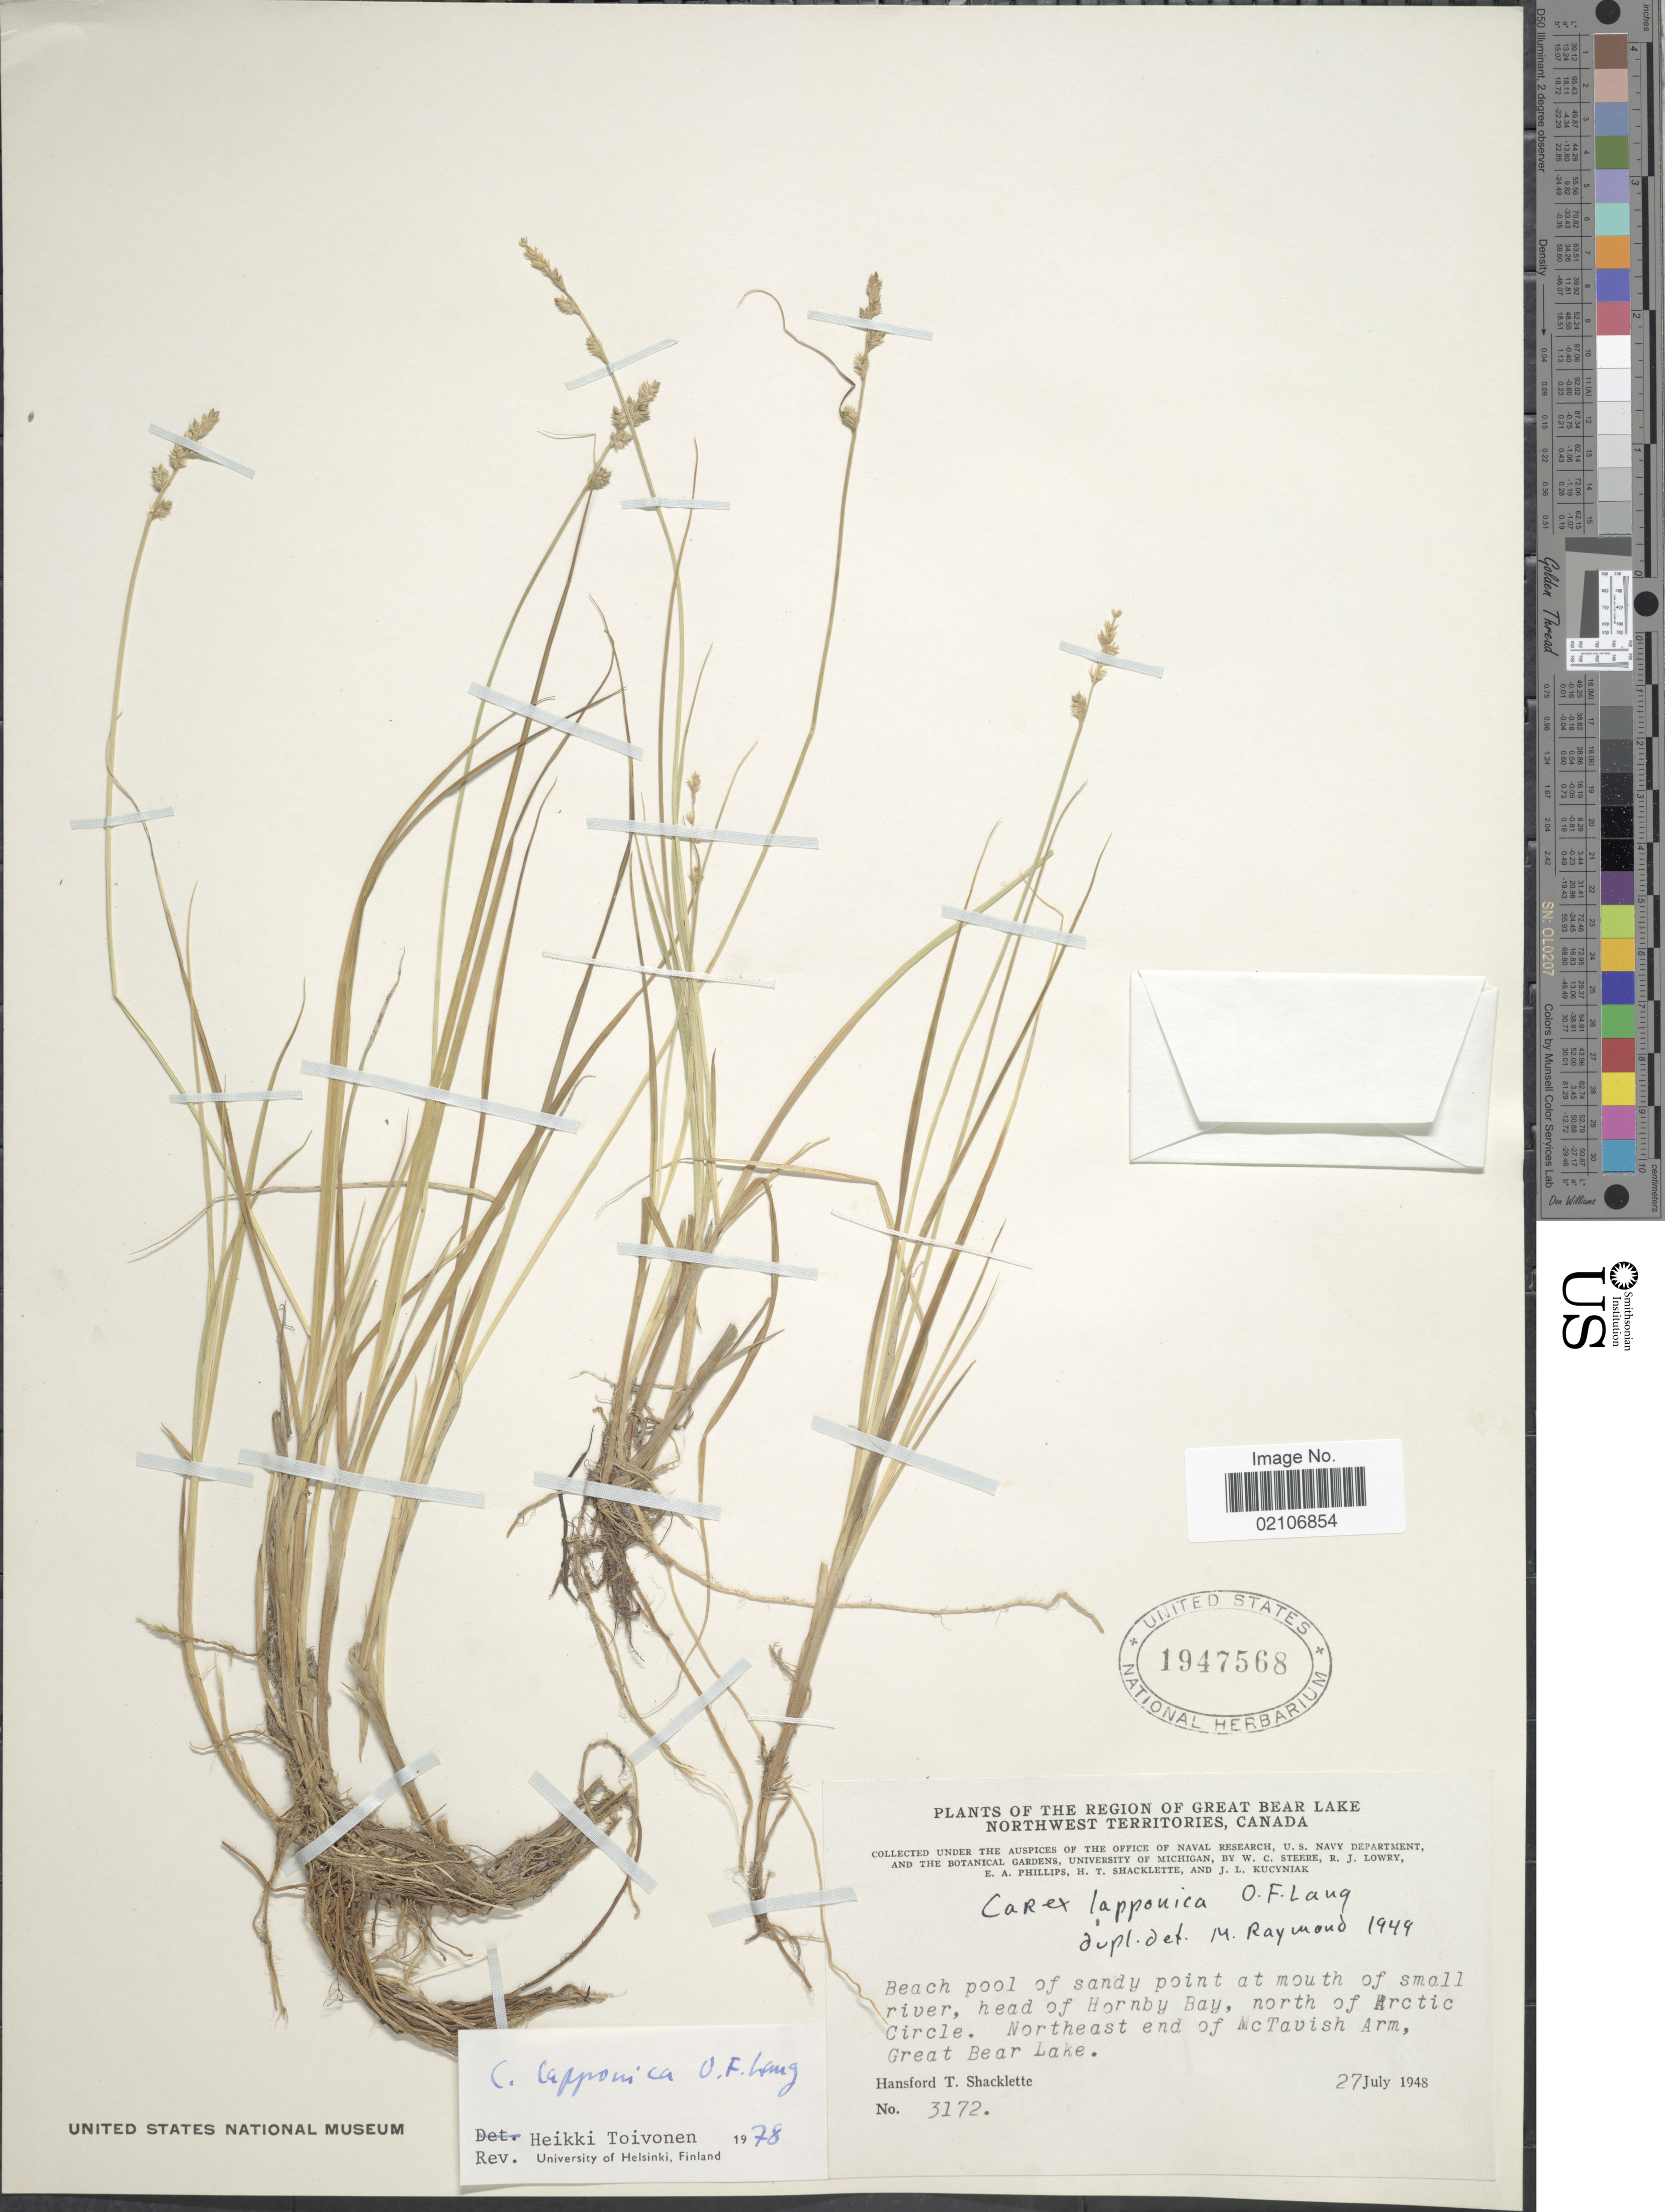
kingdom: Plantae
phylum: Tracheophyta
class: Liliopsida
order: Poales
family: Cyperaceae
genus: Carex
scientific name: Carex canescens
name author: L.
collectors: H. Schacklette, W. C. Steere, R. Lowry, E. Phillips & et al.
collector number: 3172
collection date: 1948-07-27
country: Canada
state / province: Northwest Territories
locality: Region of Great Bear Lake. Northwest Territories, Canada. Sandy point of small river, head of Hornby Bay, north of Arctic Circle. Northeast end of McTavish Arm, Great Bear Lake.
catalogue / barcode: US 1947568